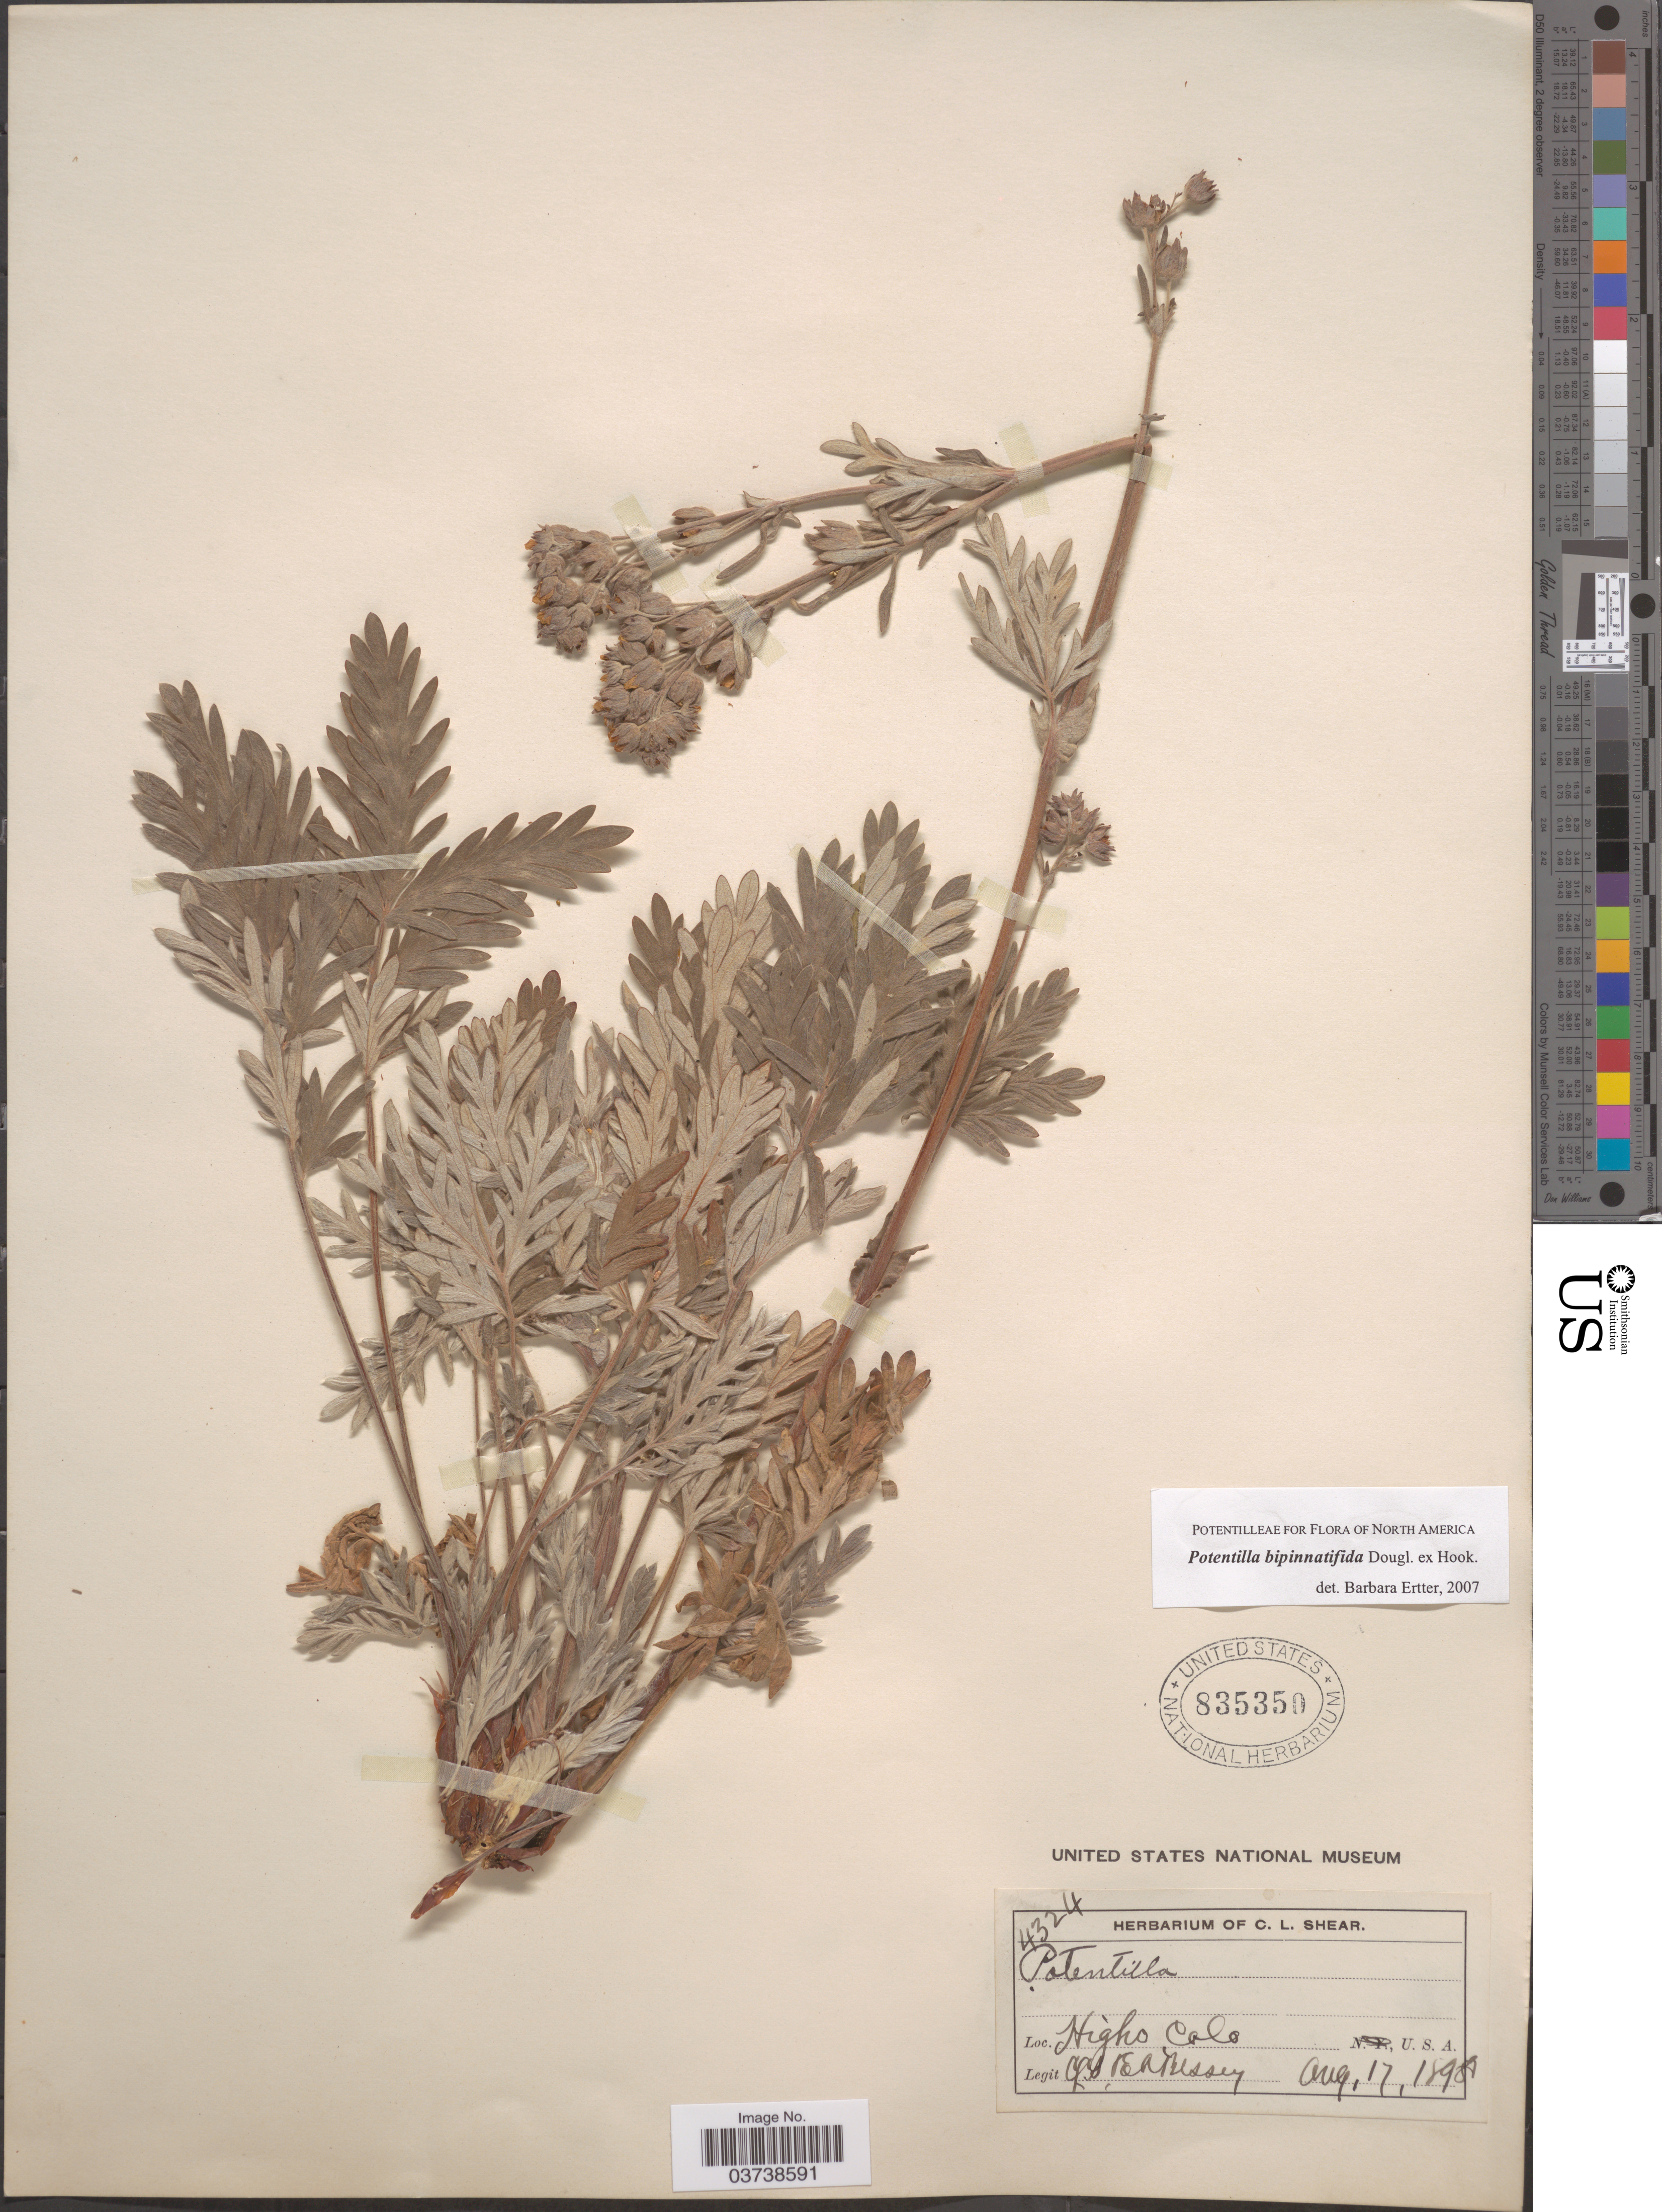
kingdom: Plantae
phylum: Tracheophyta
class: Magnoliopsida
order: Rosales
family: Rosaceae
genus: Potentilla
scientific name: Potentilla bipinnatifida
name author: Douglas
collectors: C. L. Shear & E. A. Bessey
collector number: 4324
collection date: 1898-08-17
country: United States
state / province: Colorado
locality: Higho.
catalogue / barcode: US 835350